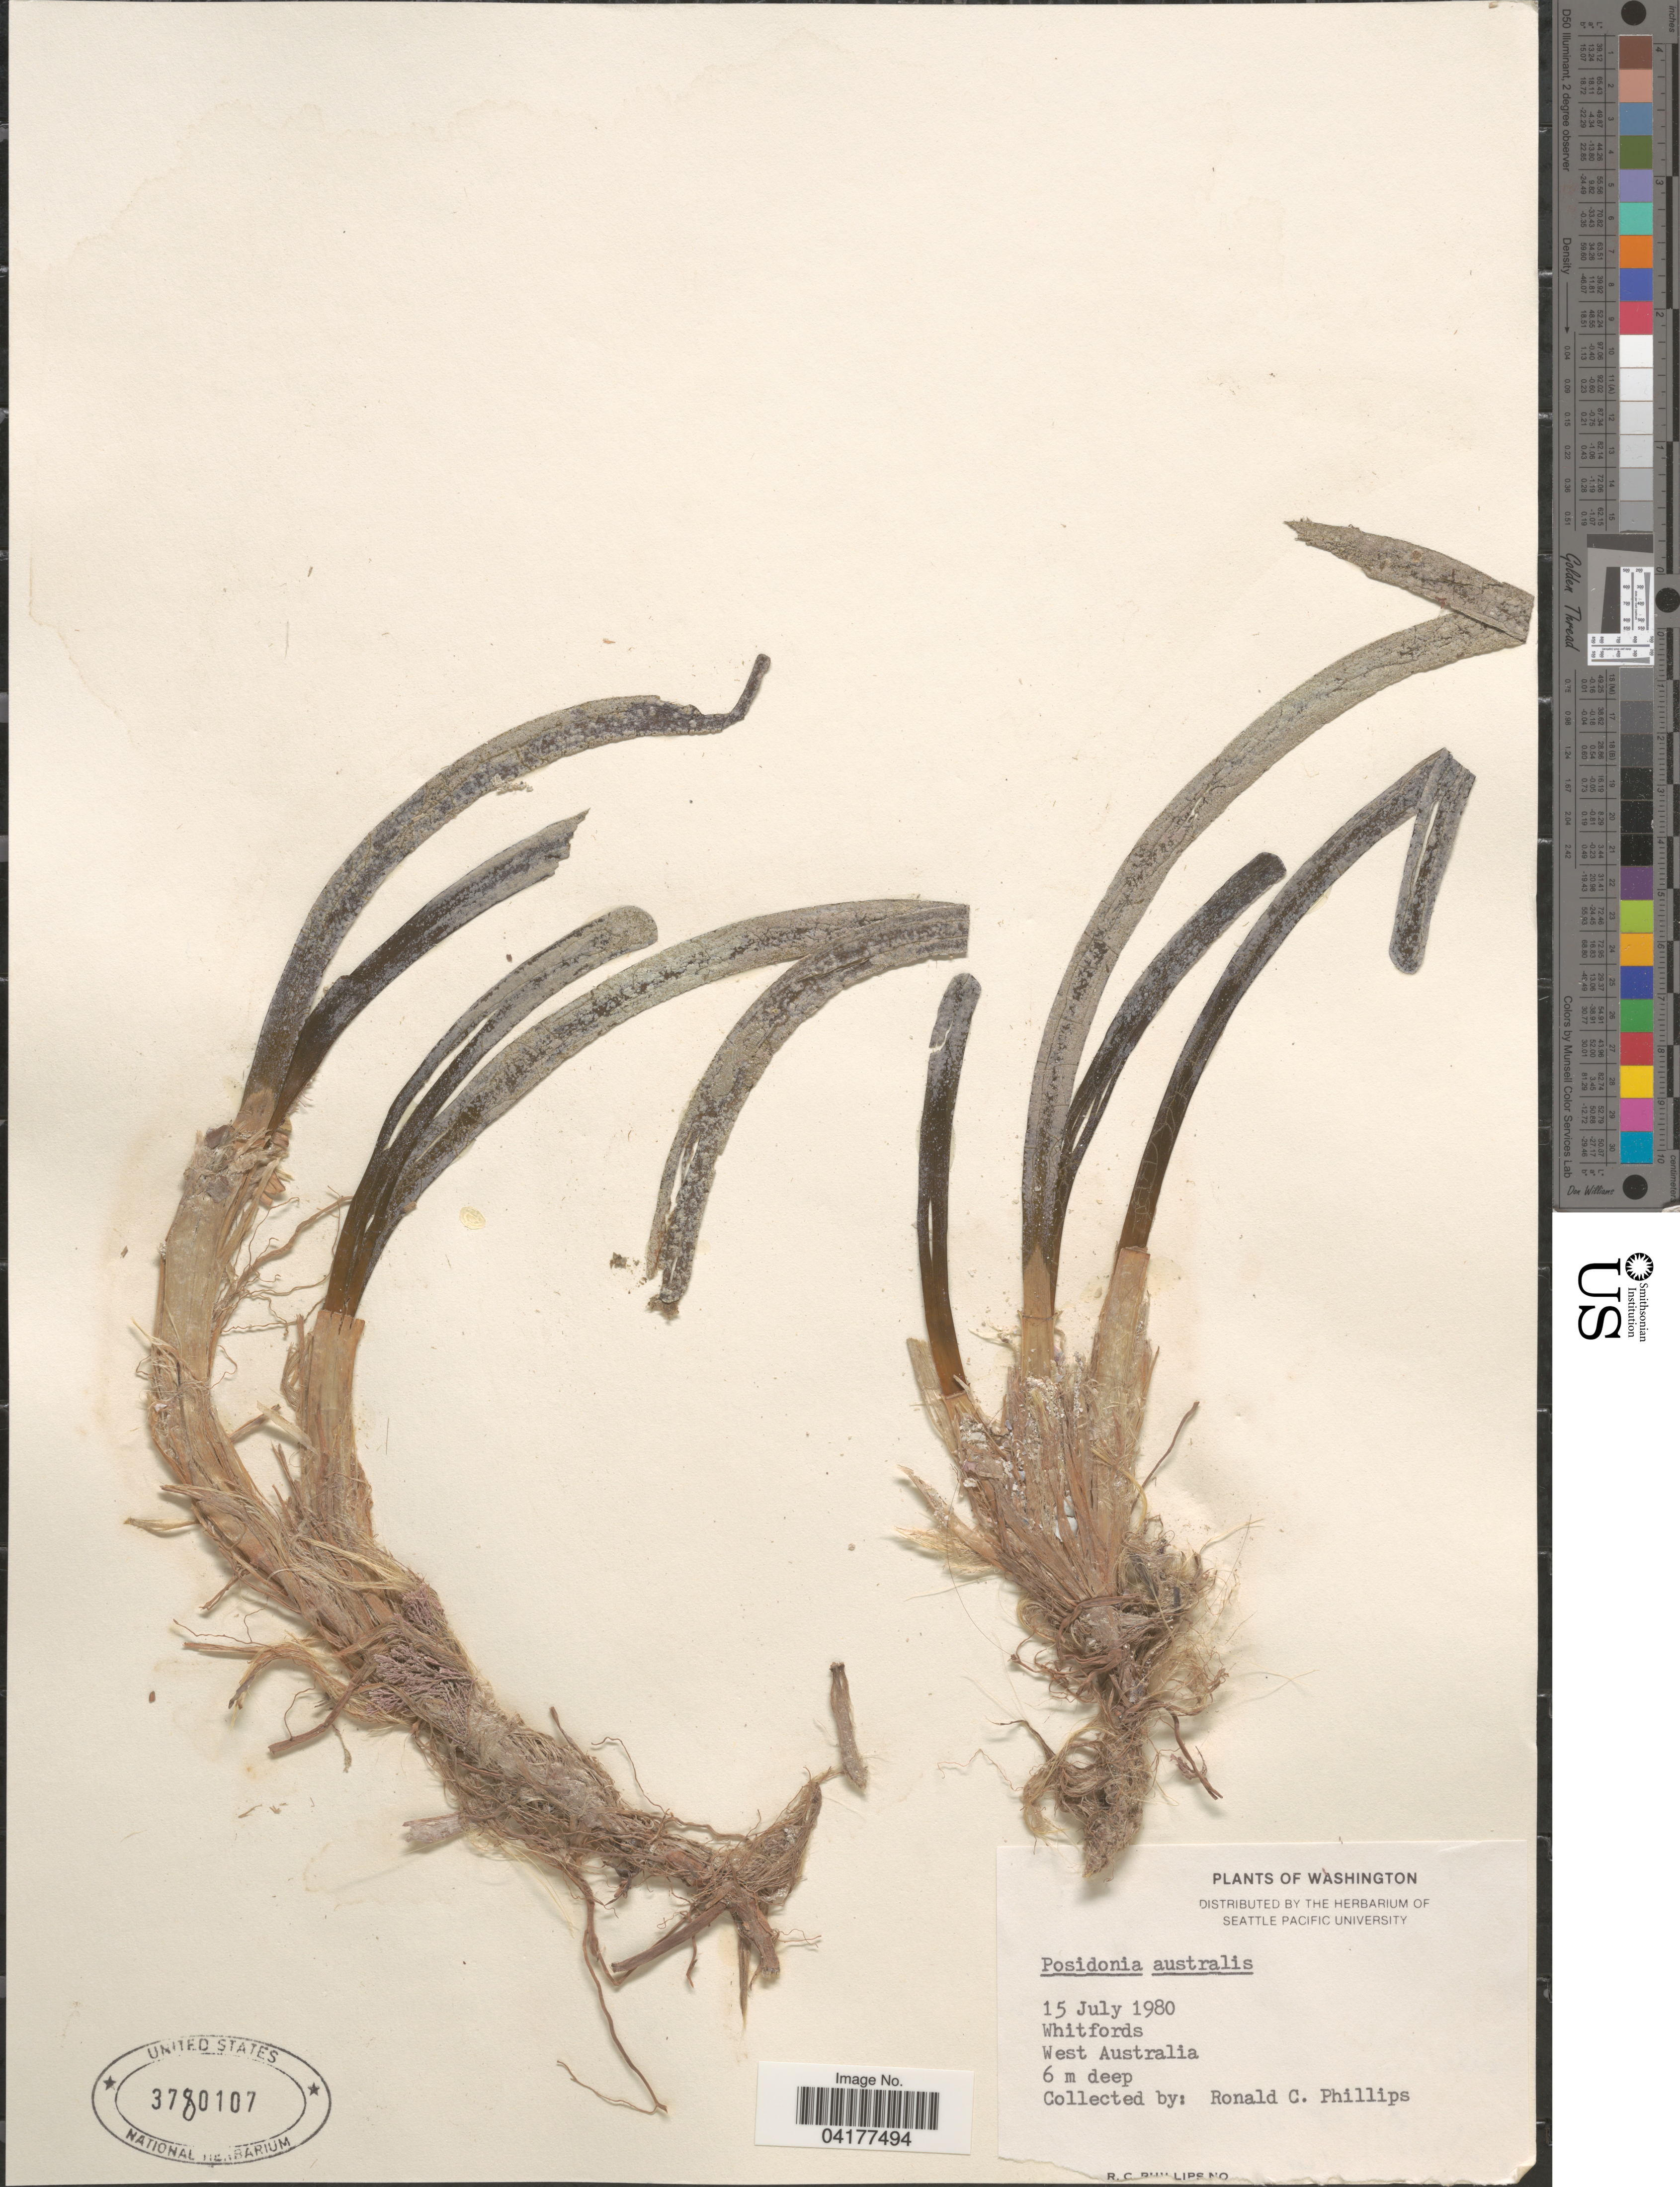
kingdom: Plantae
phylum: Tracheophyta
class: Liliopsida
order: Alismatales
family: Posidoniaceae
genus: Posidonia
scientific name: Posidonia australis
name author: Hook. f.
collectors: R. C. Phillips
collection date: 1980-07-15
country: Australia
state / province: Western Australia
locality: Whitfords. West Australia.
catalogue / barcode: US 3780107